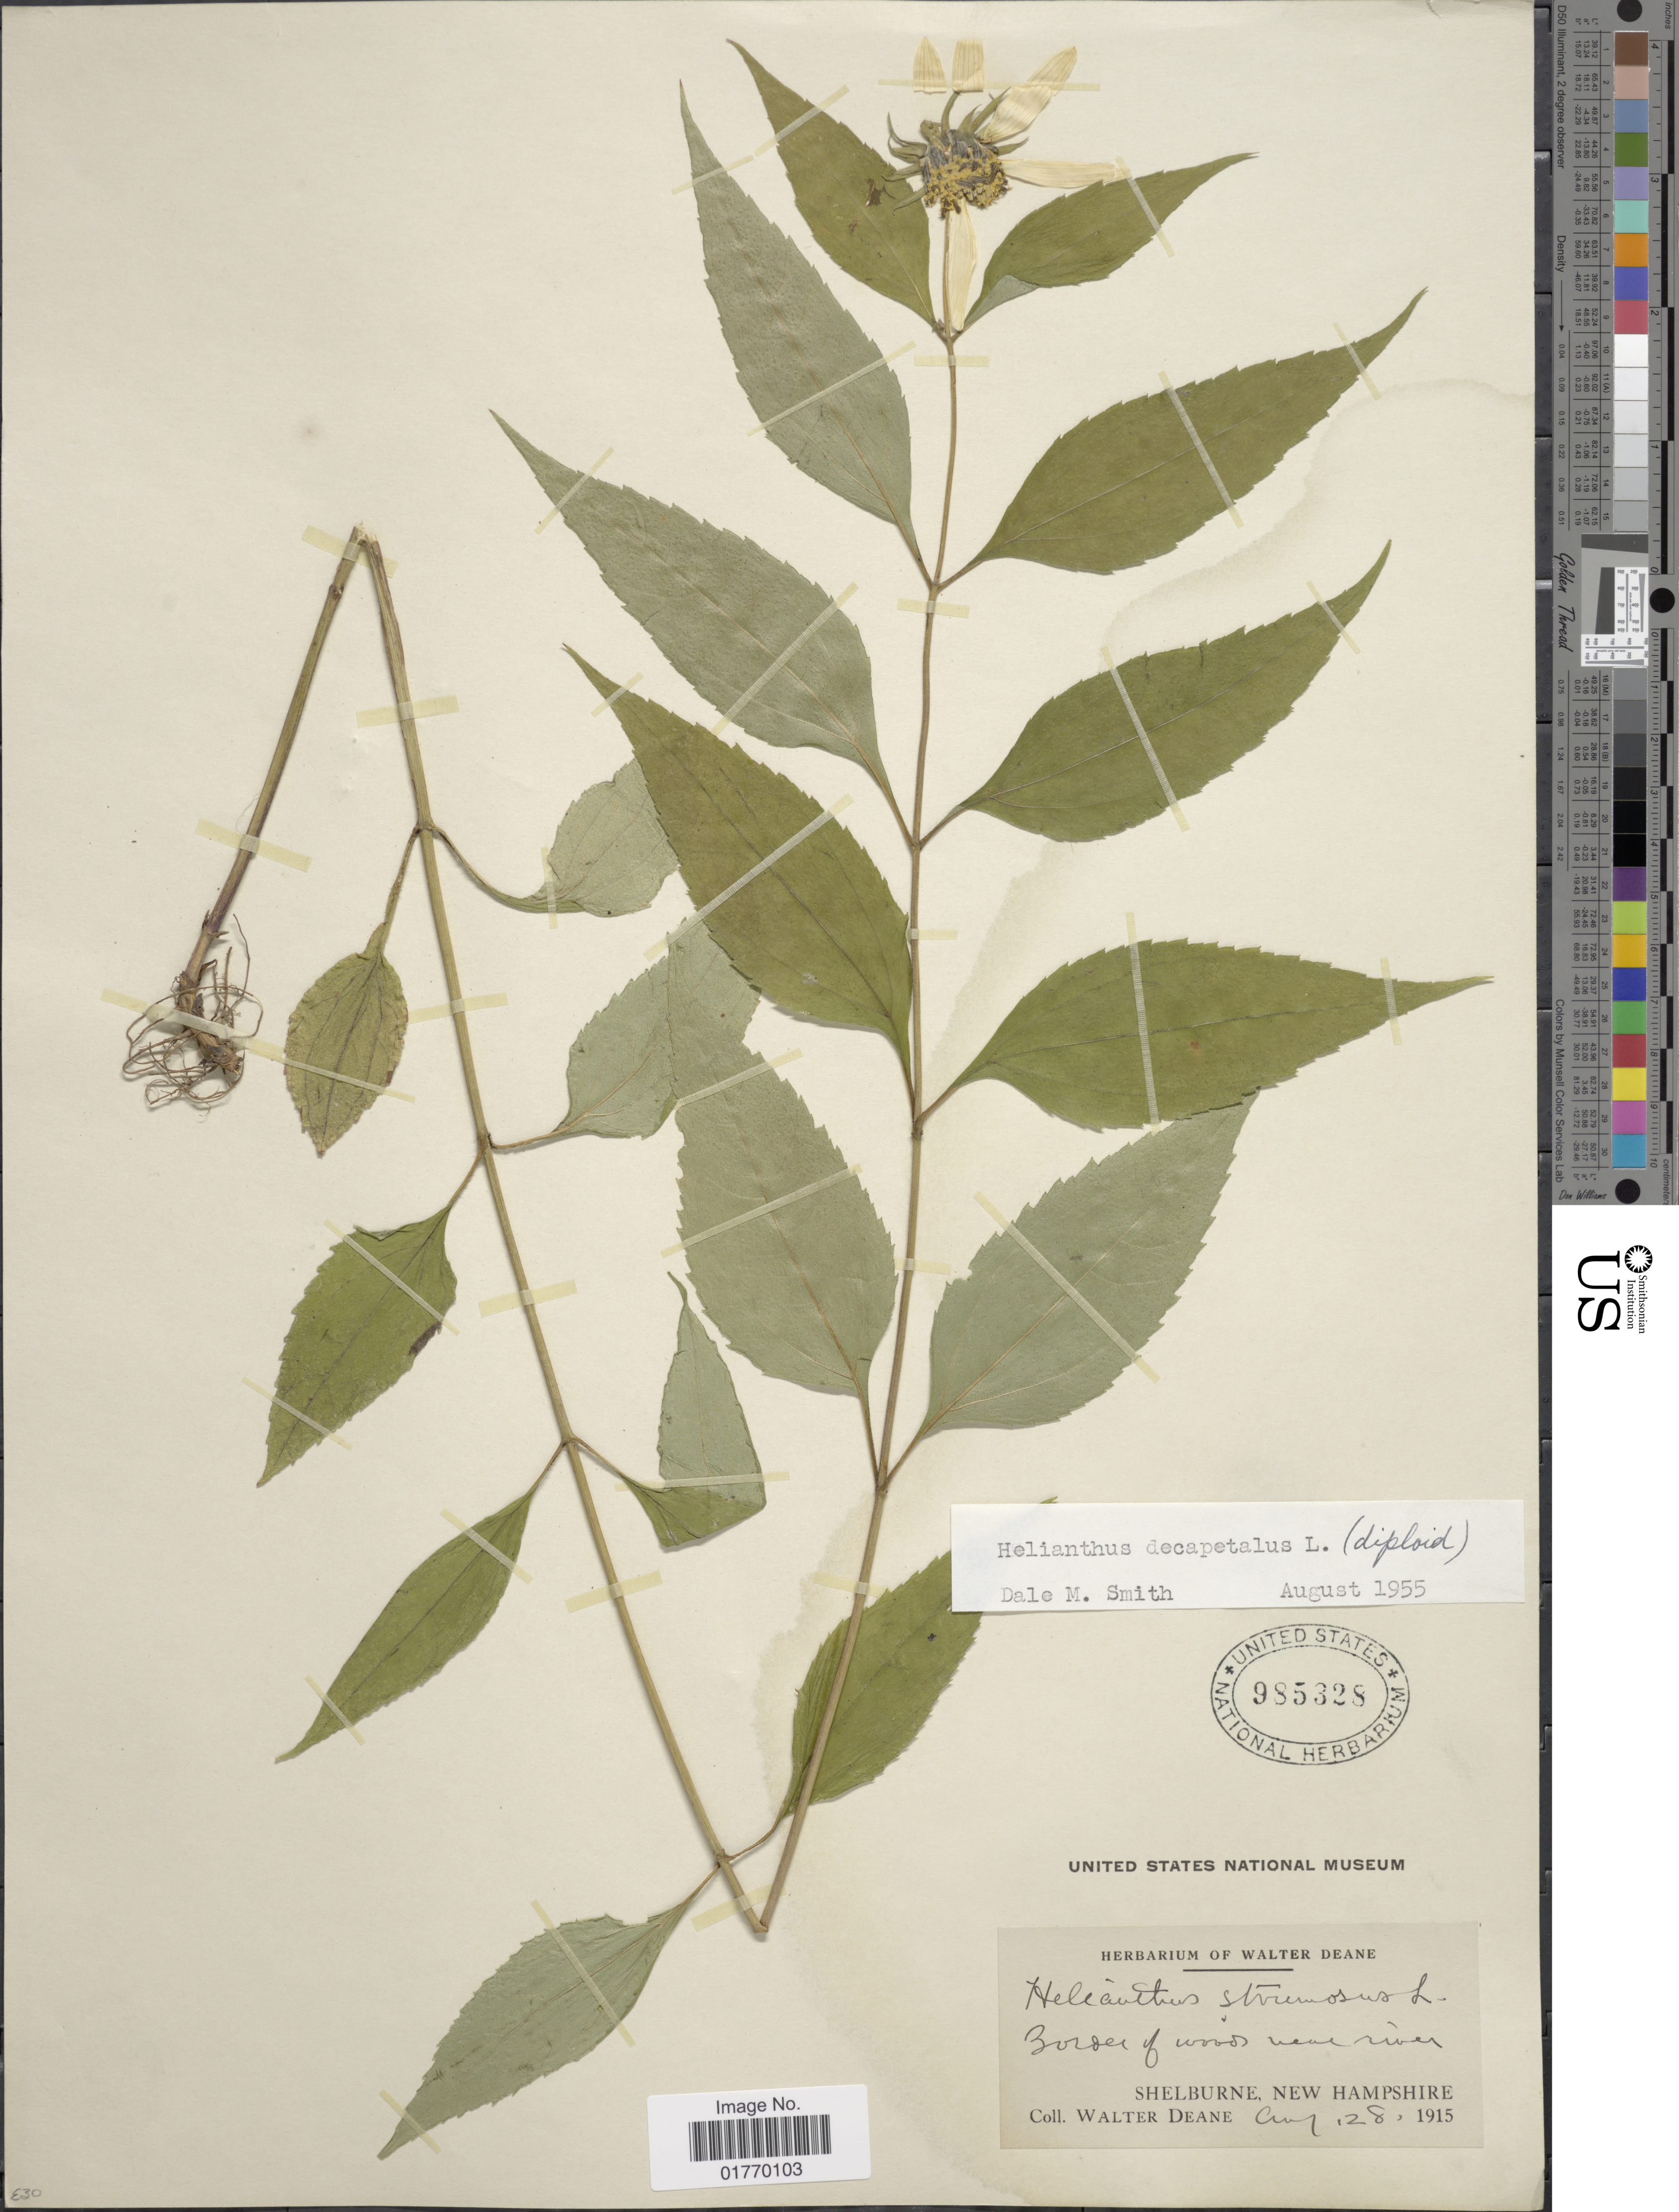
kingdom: Plantae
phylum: Tracheophyta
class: Magnoliopsida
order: Asterales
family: Asteraceae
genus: Helianthus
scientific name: Helianthus decapetalus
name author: L.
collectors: W. Deane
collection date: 1915-08-28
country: United States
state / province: New Hampshire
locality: Shelburne, New Hampshire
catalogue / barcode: US 985328